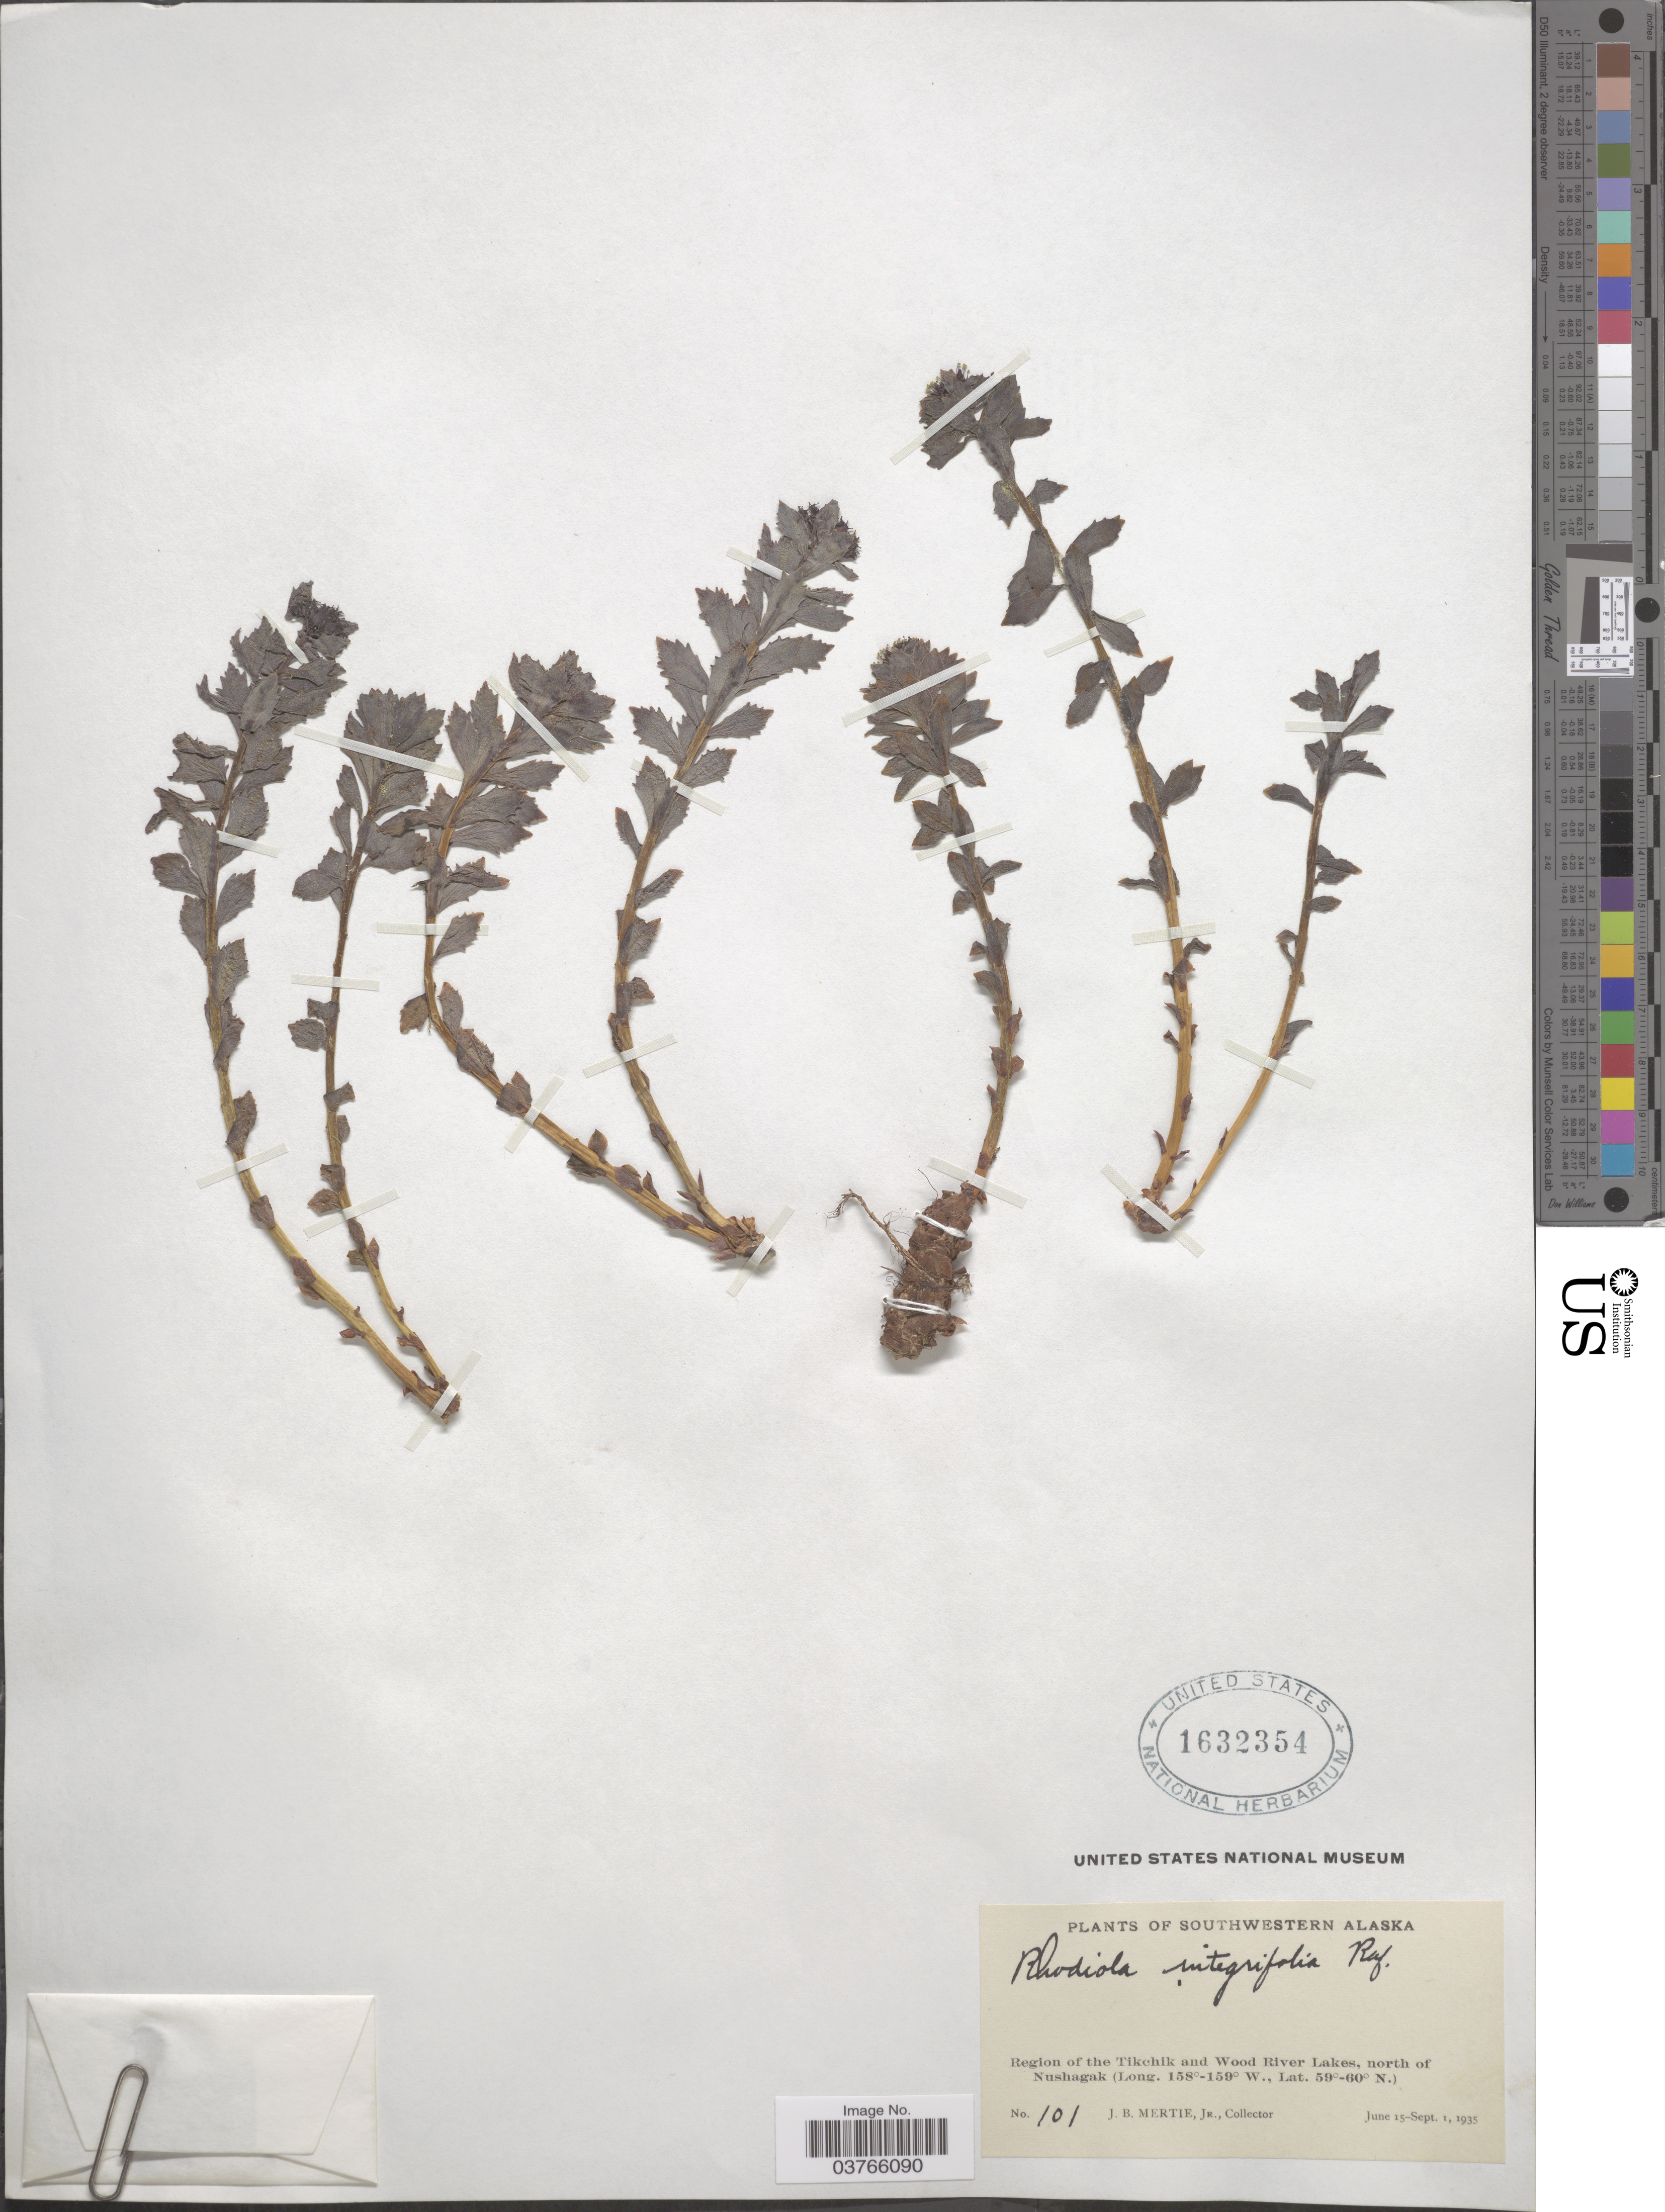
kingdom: Plantae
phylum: Tracheophyta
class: Magnoliopsida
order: Saxifragales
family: Crassulaceae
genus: Rhodiola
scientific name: Rhodiola integrifolia subsp. integrifolia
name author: Raf.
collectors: J. Mertie Jr.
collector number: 101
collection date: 1935-06-15/1935-09-01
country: United States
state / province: Alaska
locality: Southwestern Alaska. Region of the Tickchik and Wood River Lakes, north of Nushagak.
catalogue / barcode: US 1632354